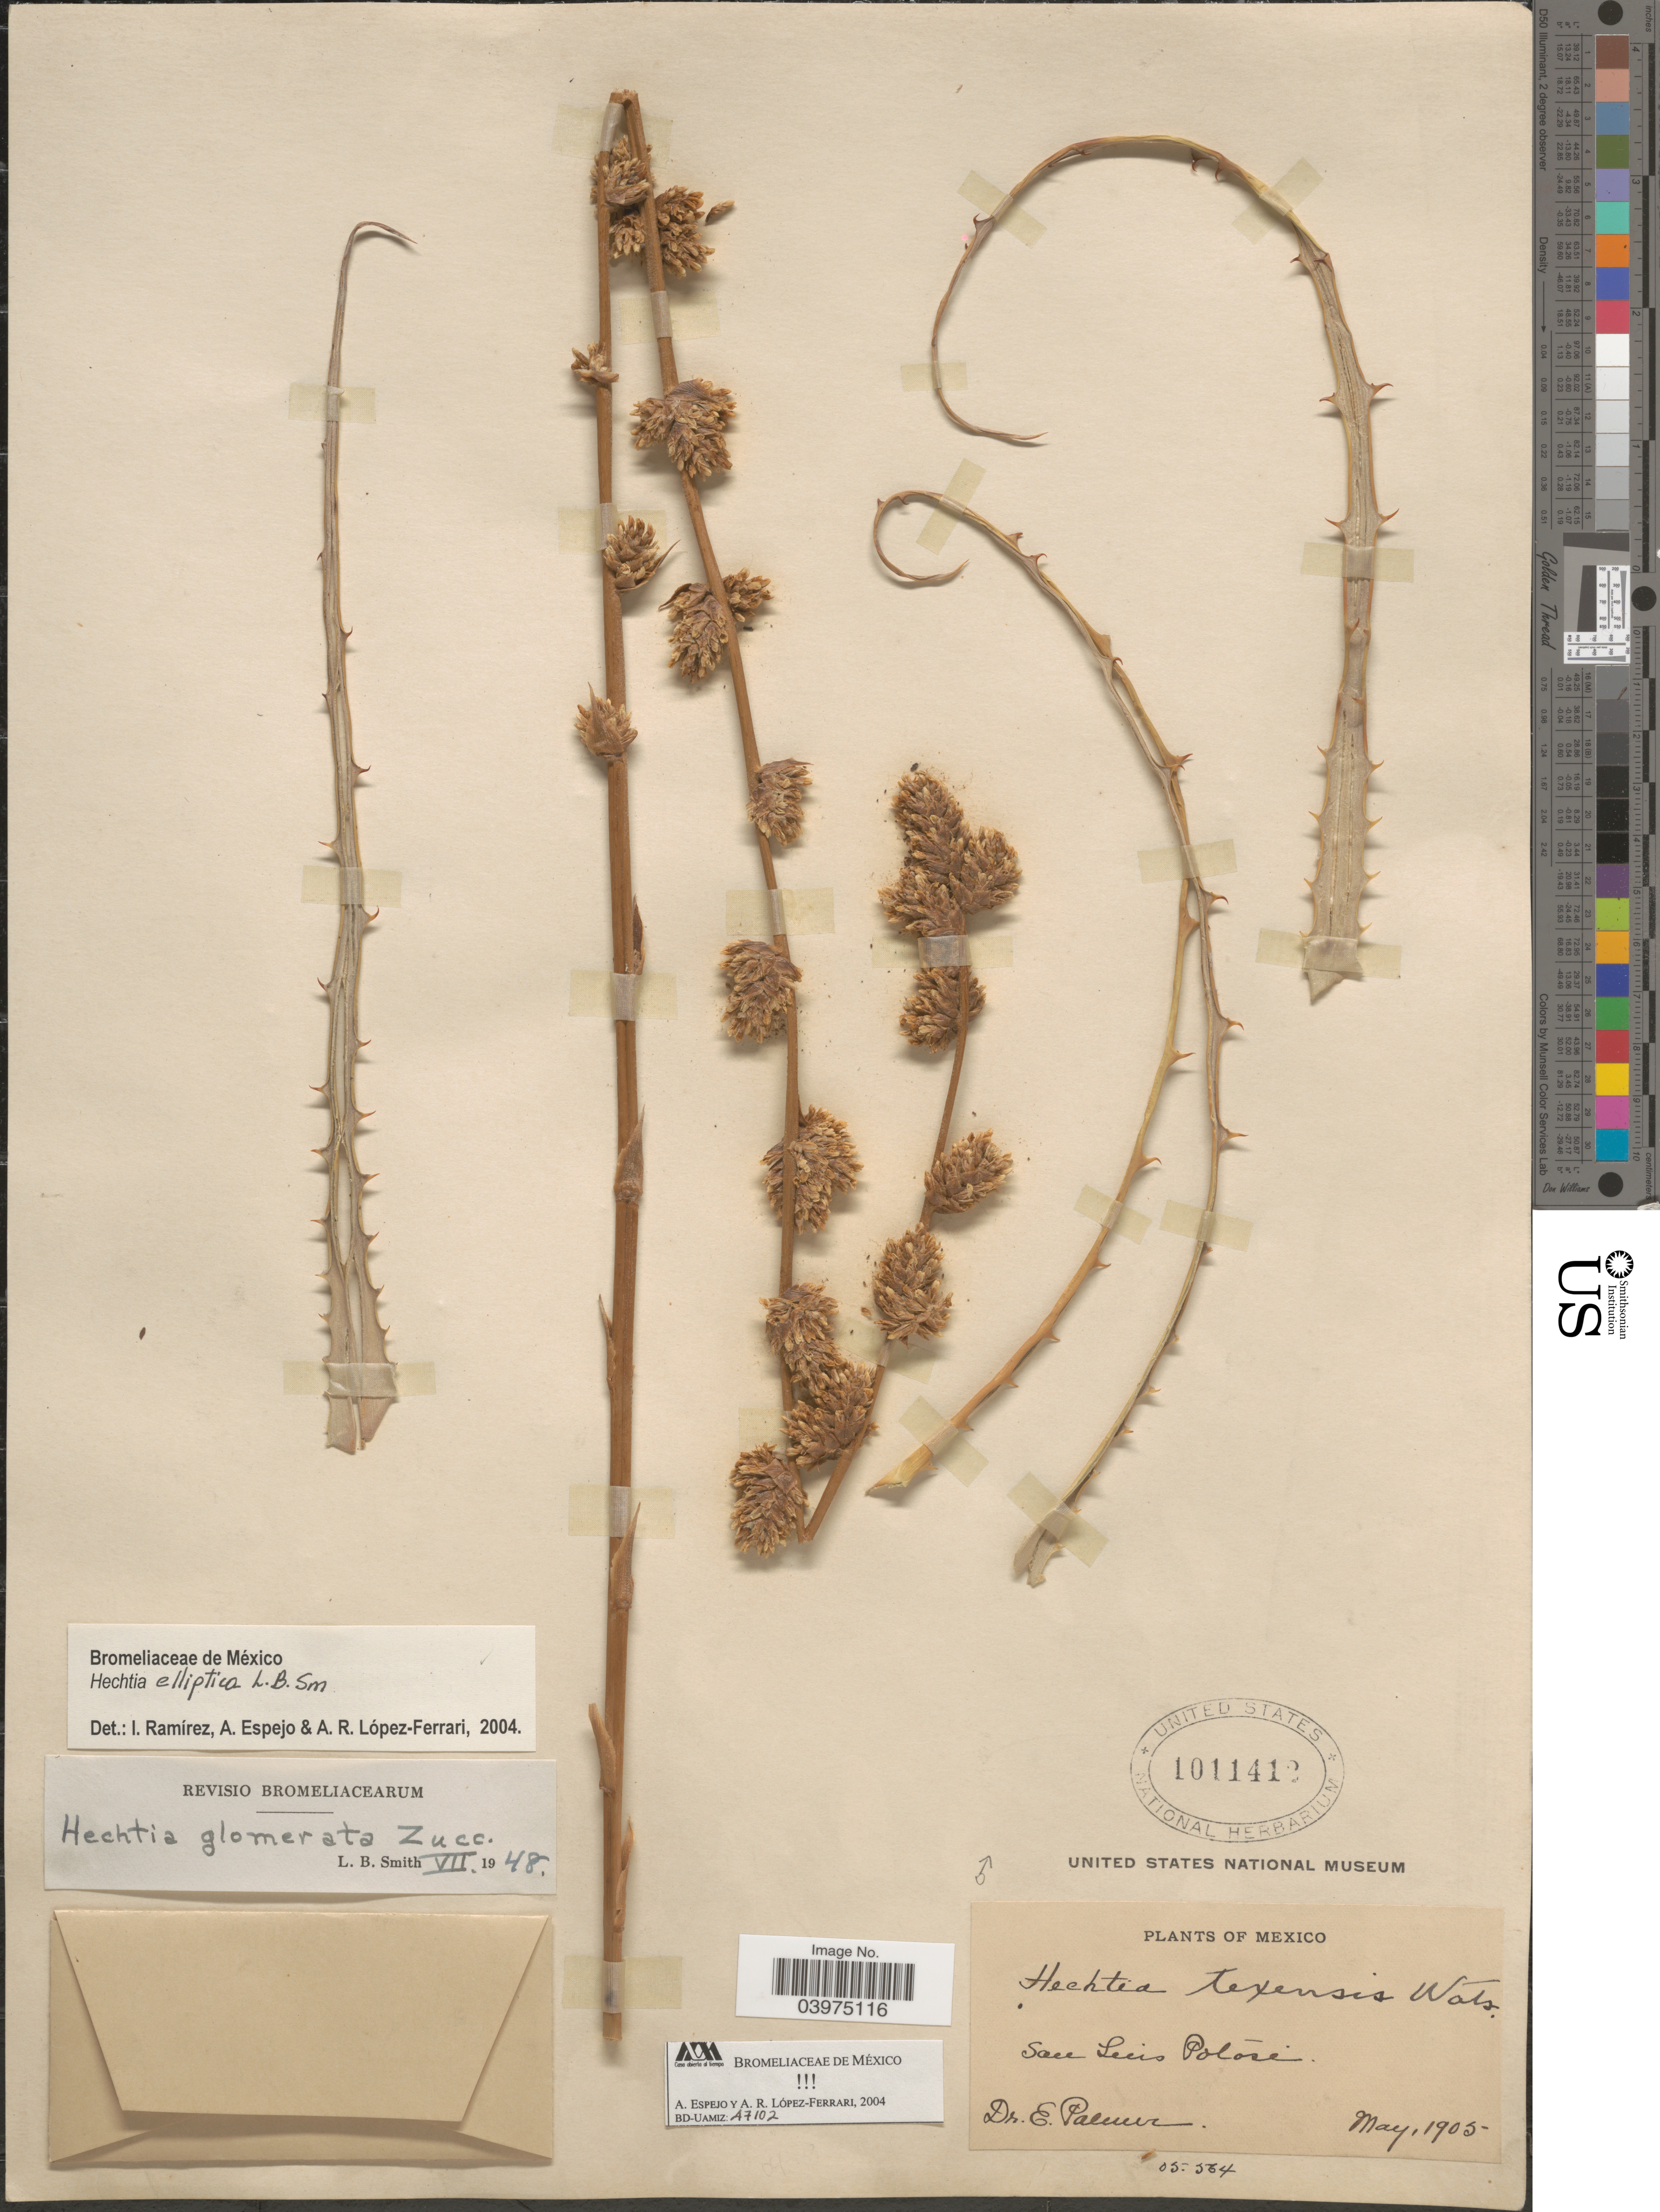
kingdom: Plantae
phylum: Tracheophyta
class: Liliopsida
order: Poales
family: Bromeliaceae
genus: Hechtia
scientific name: Hechtia elliptica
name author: L.B. Sm.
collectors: E. Palmer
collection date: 1905-05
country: Mexico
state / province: San Luis Potosí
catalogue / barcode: US 1011412